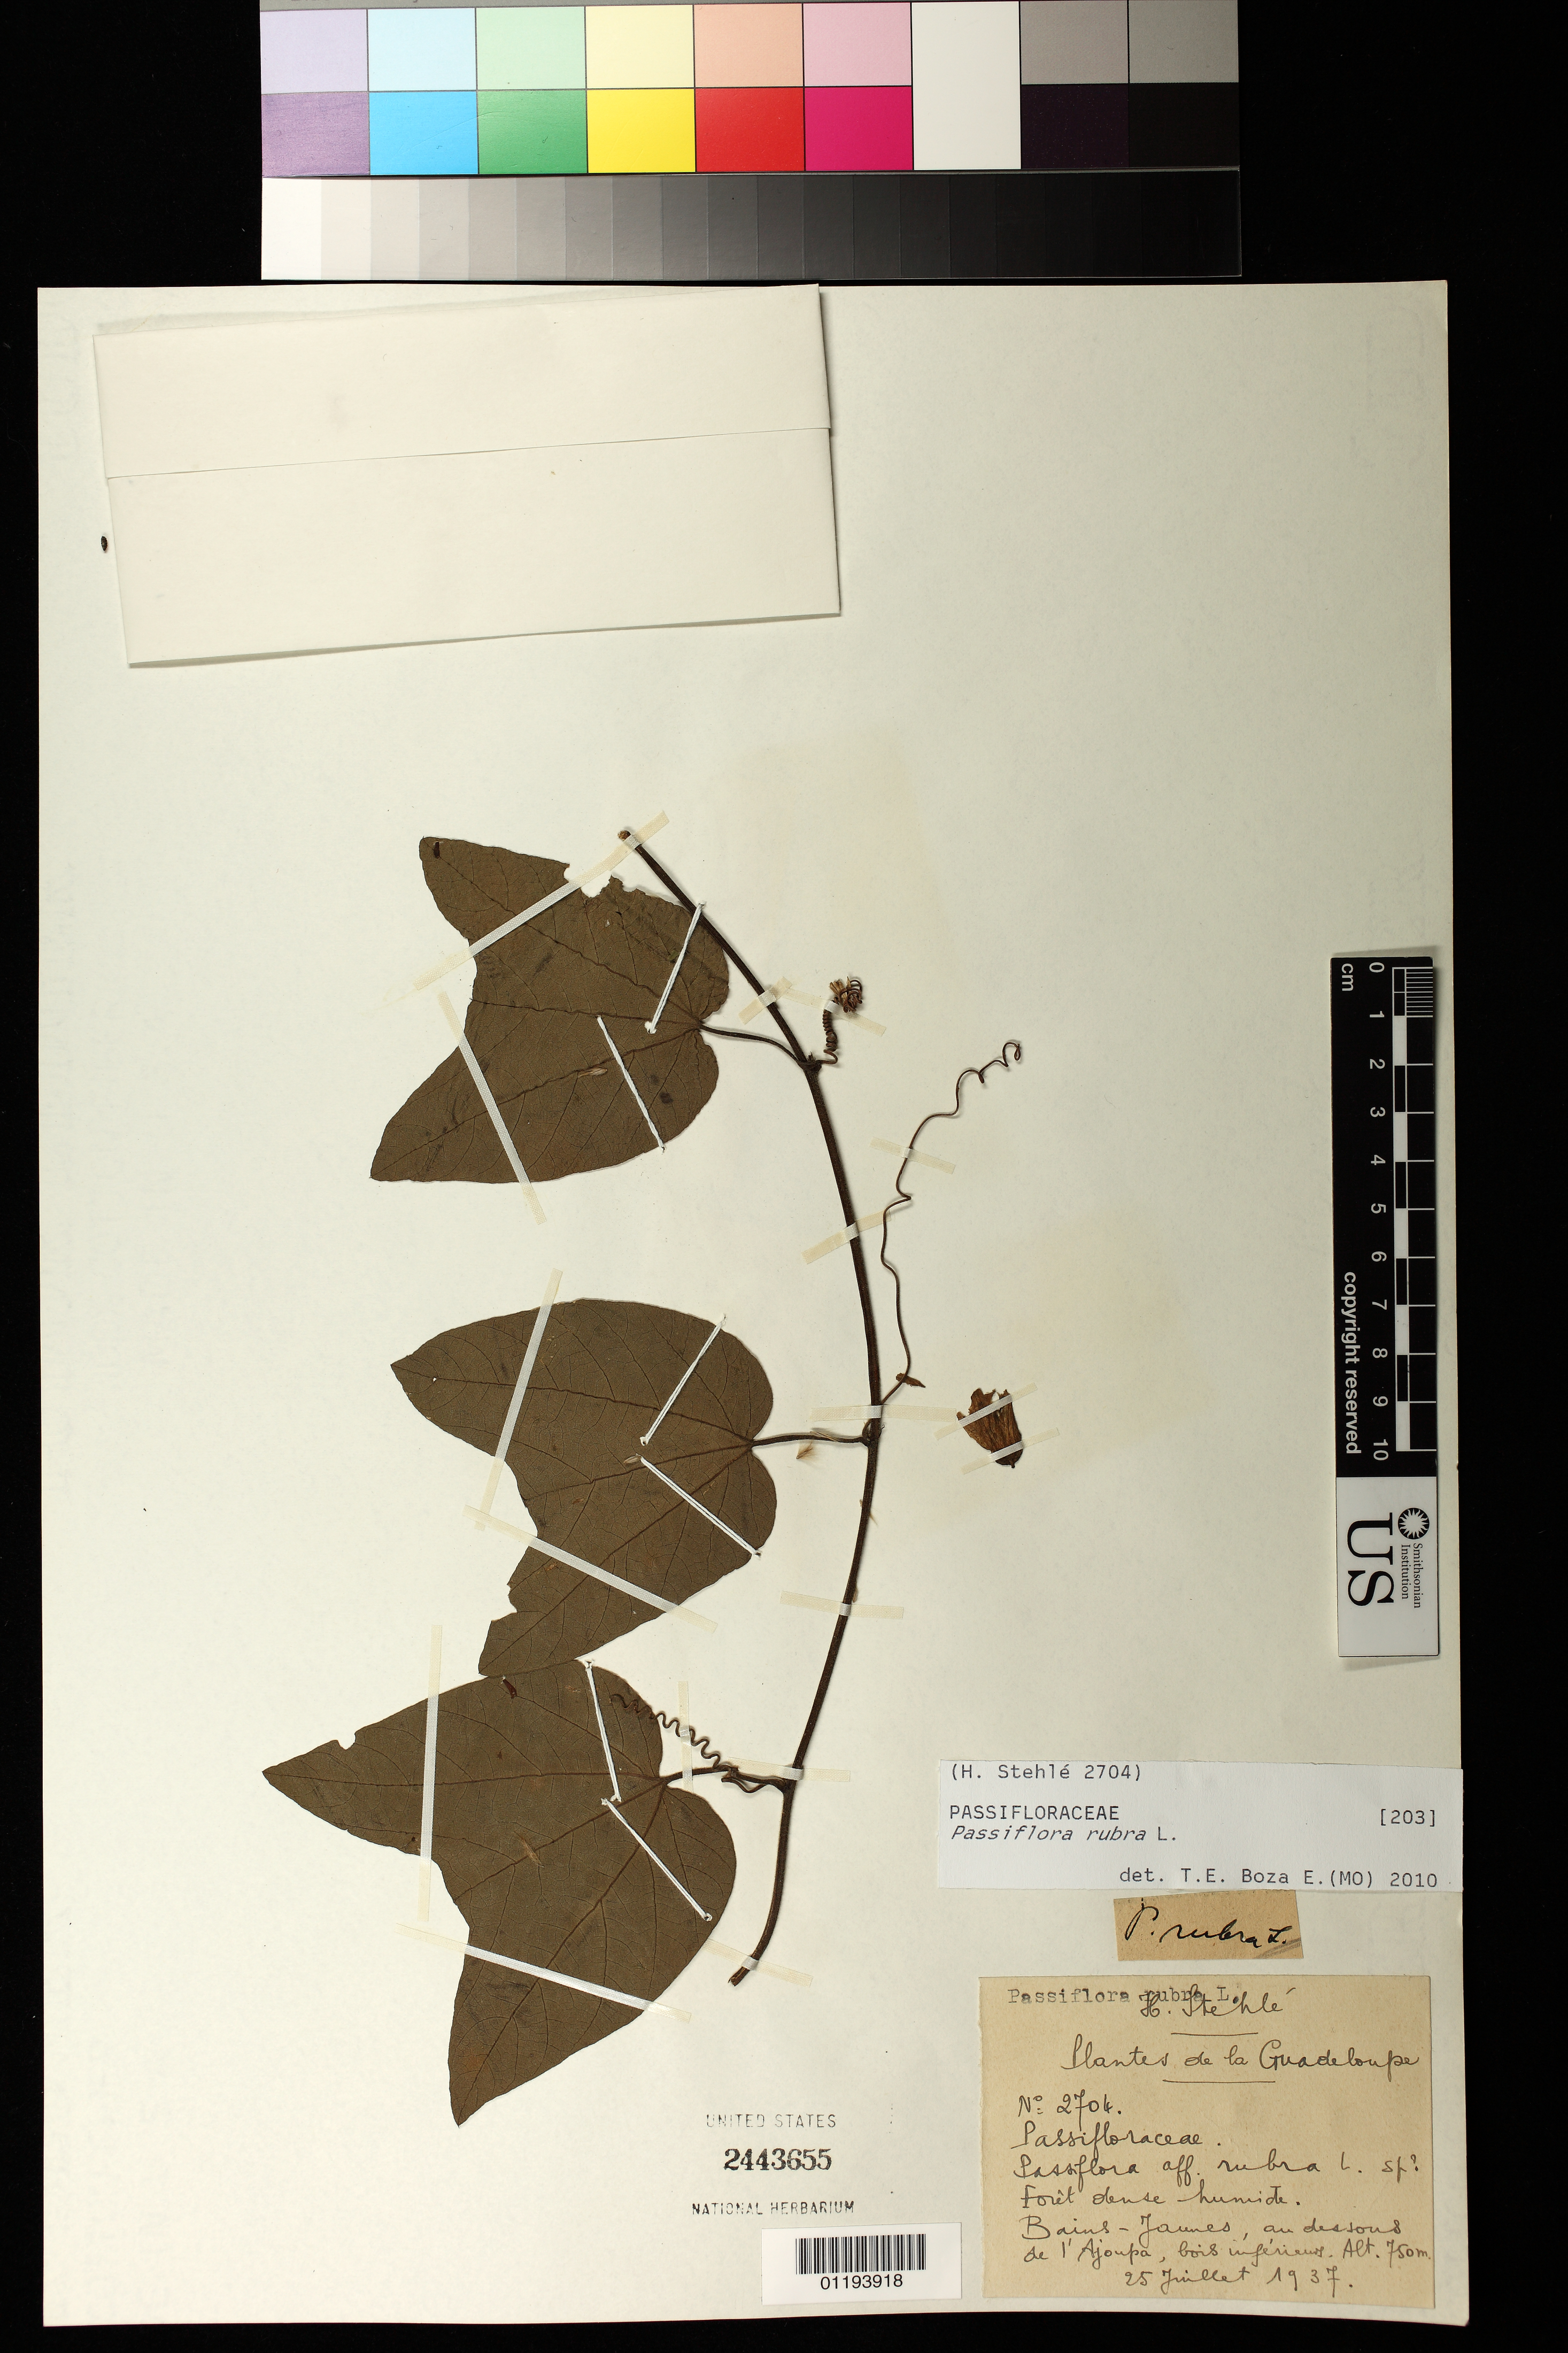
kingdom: Plantae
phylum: Tracheophyta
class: Magnoliopsida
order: Malpighiales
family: Passifloraceae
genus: Passiflora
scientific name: Passiflora rubra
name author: L.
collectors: H. Stehlé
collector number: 2704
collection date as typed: Jul 25 1937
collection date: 1937-07-25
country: Guadeloupe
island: Basse Terre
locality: Bains-Jaunes, au Dessons de l'Ajoupa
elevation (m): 750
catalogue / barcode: US 2443655